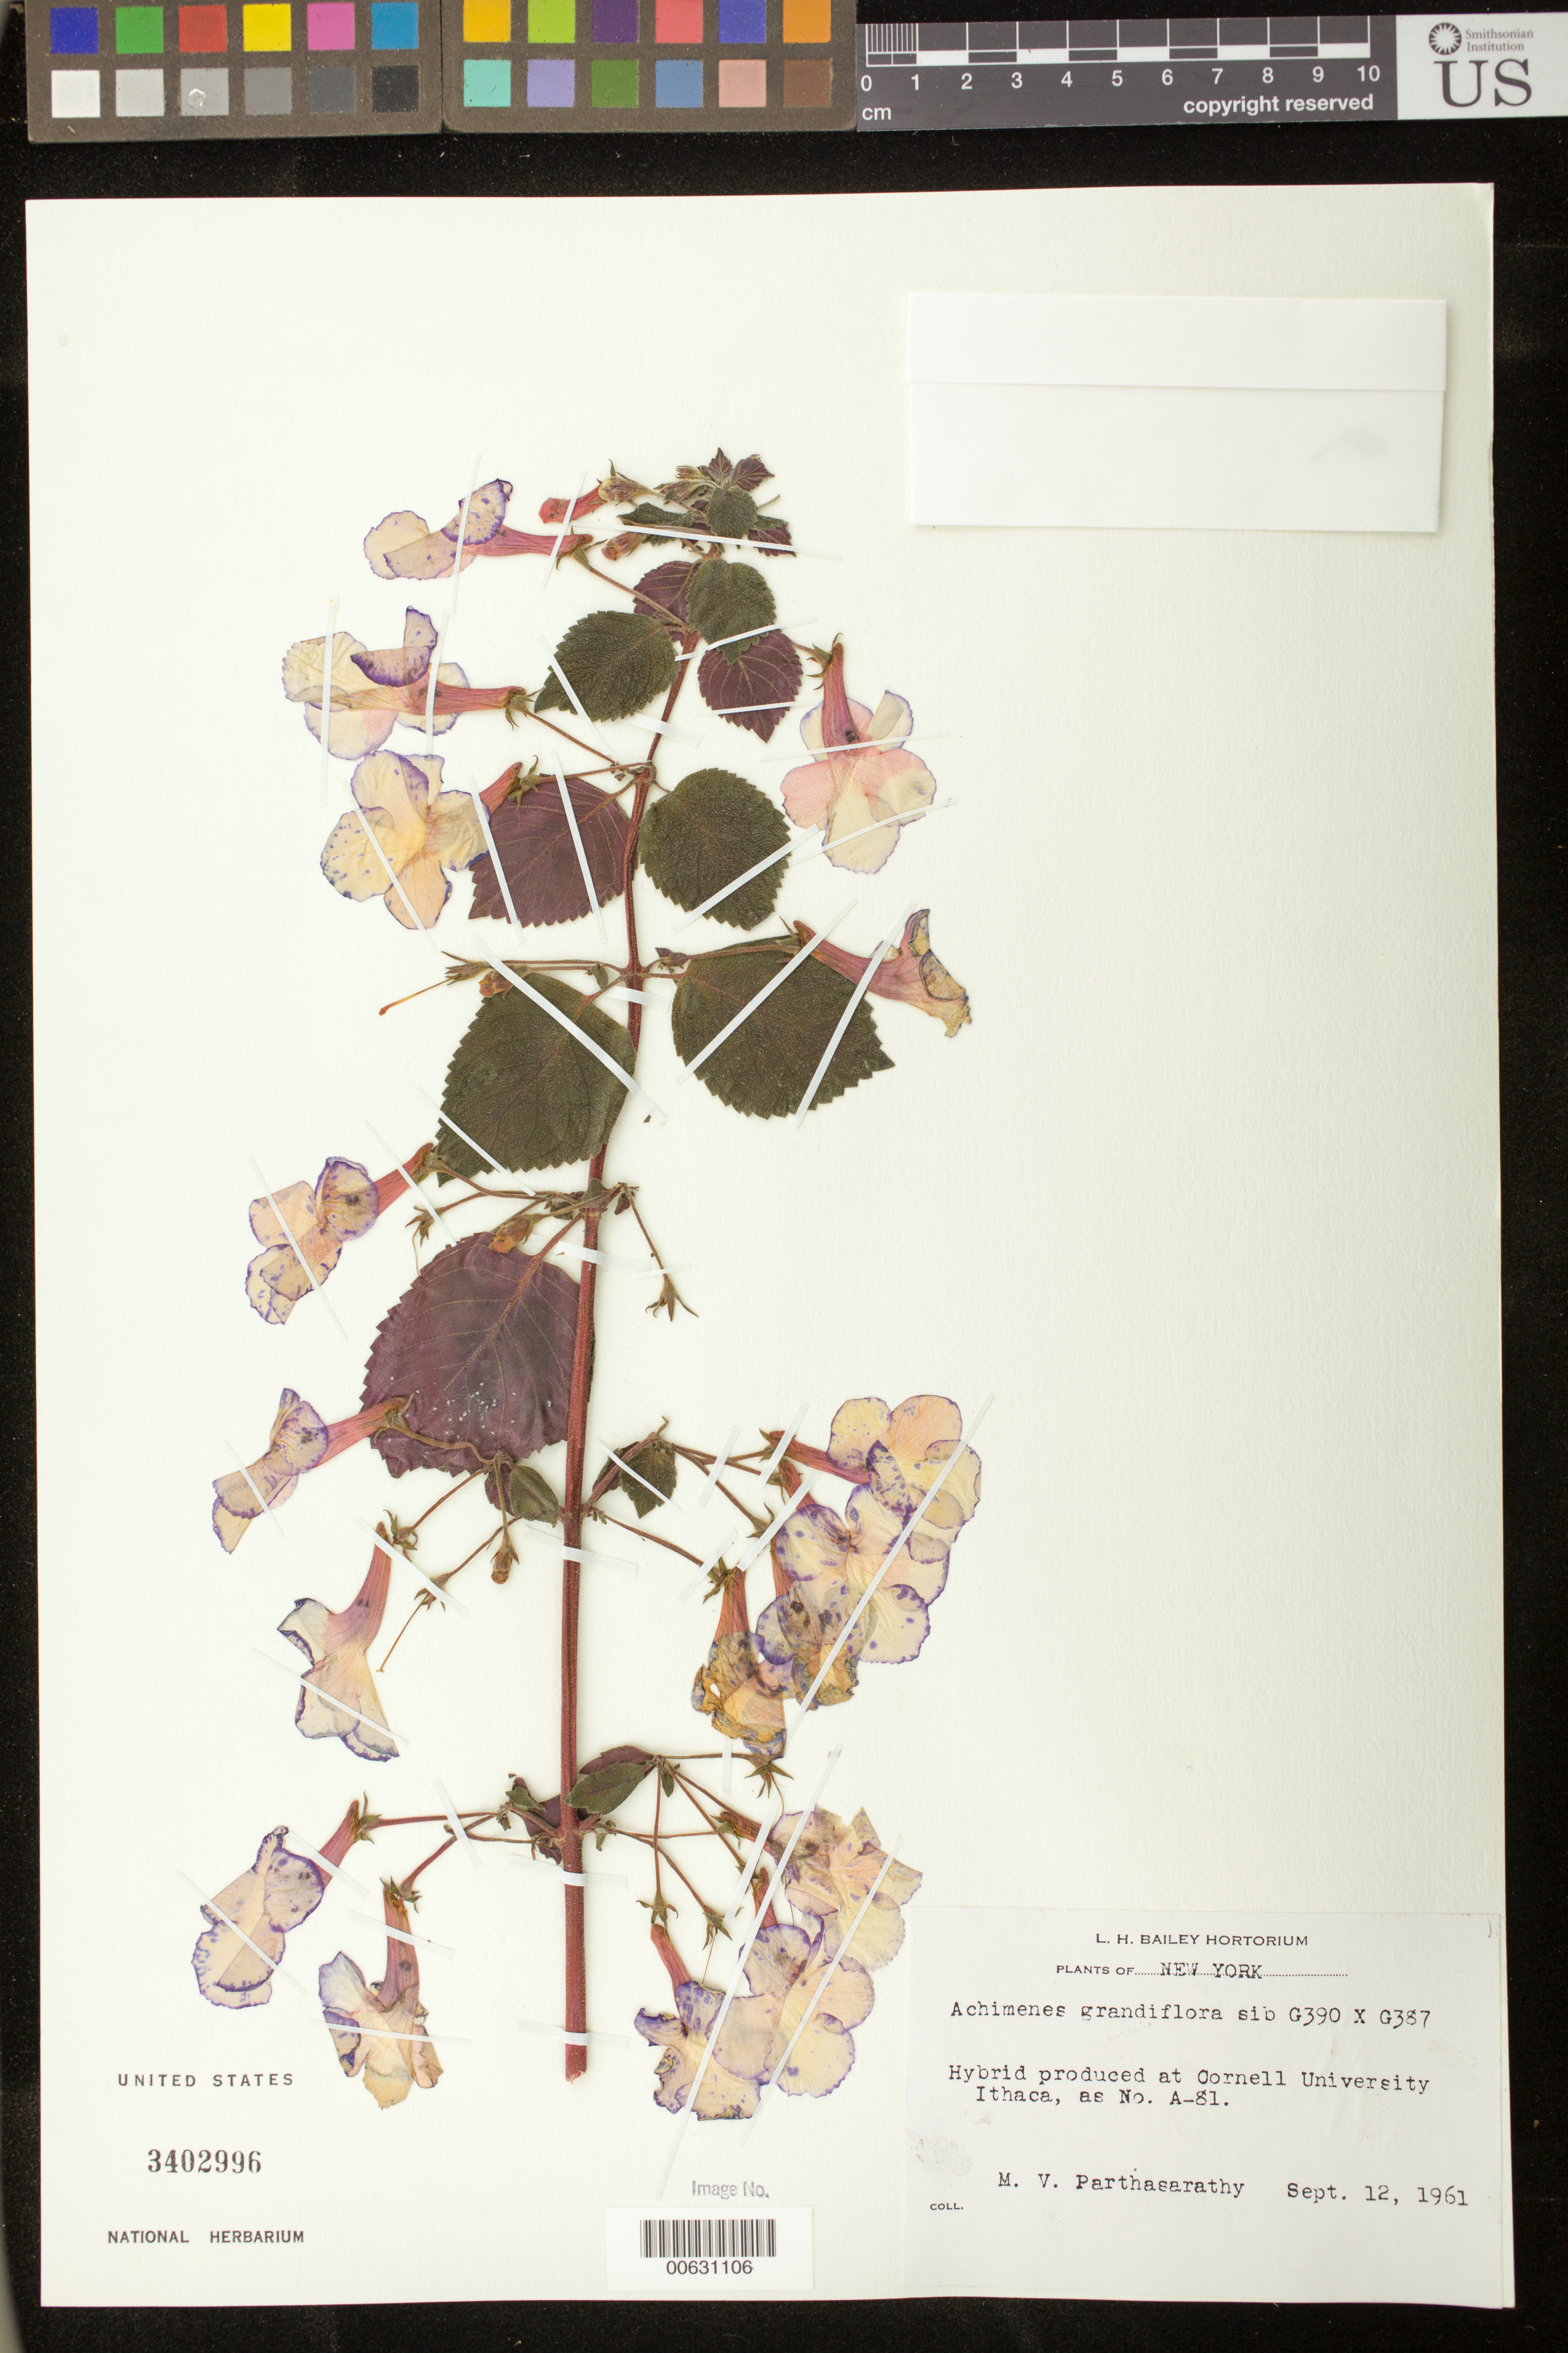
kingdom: Plantae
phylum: Tracheophyta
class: Magnoliopsida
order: Lamiales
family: Gesneriaceae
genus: Achimenes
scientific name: Achimenes grandiflora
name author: (Schiede) DC.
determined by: Skog, Laurence E.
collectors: M. Parthasarathy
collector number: s.n. [A-81]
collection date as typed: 12 Sep 1961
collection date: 1961-09-12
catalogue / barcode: US 3402996